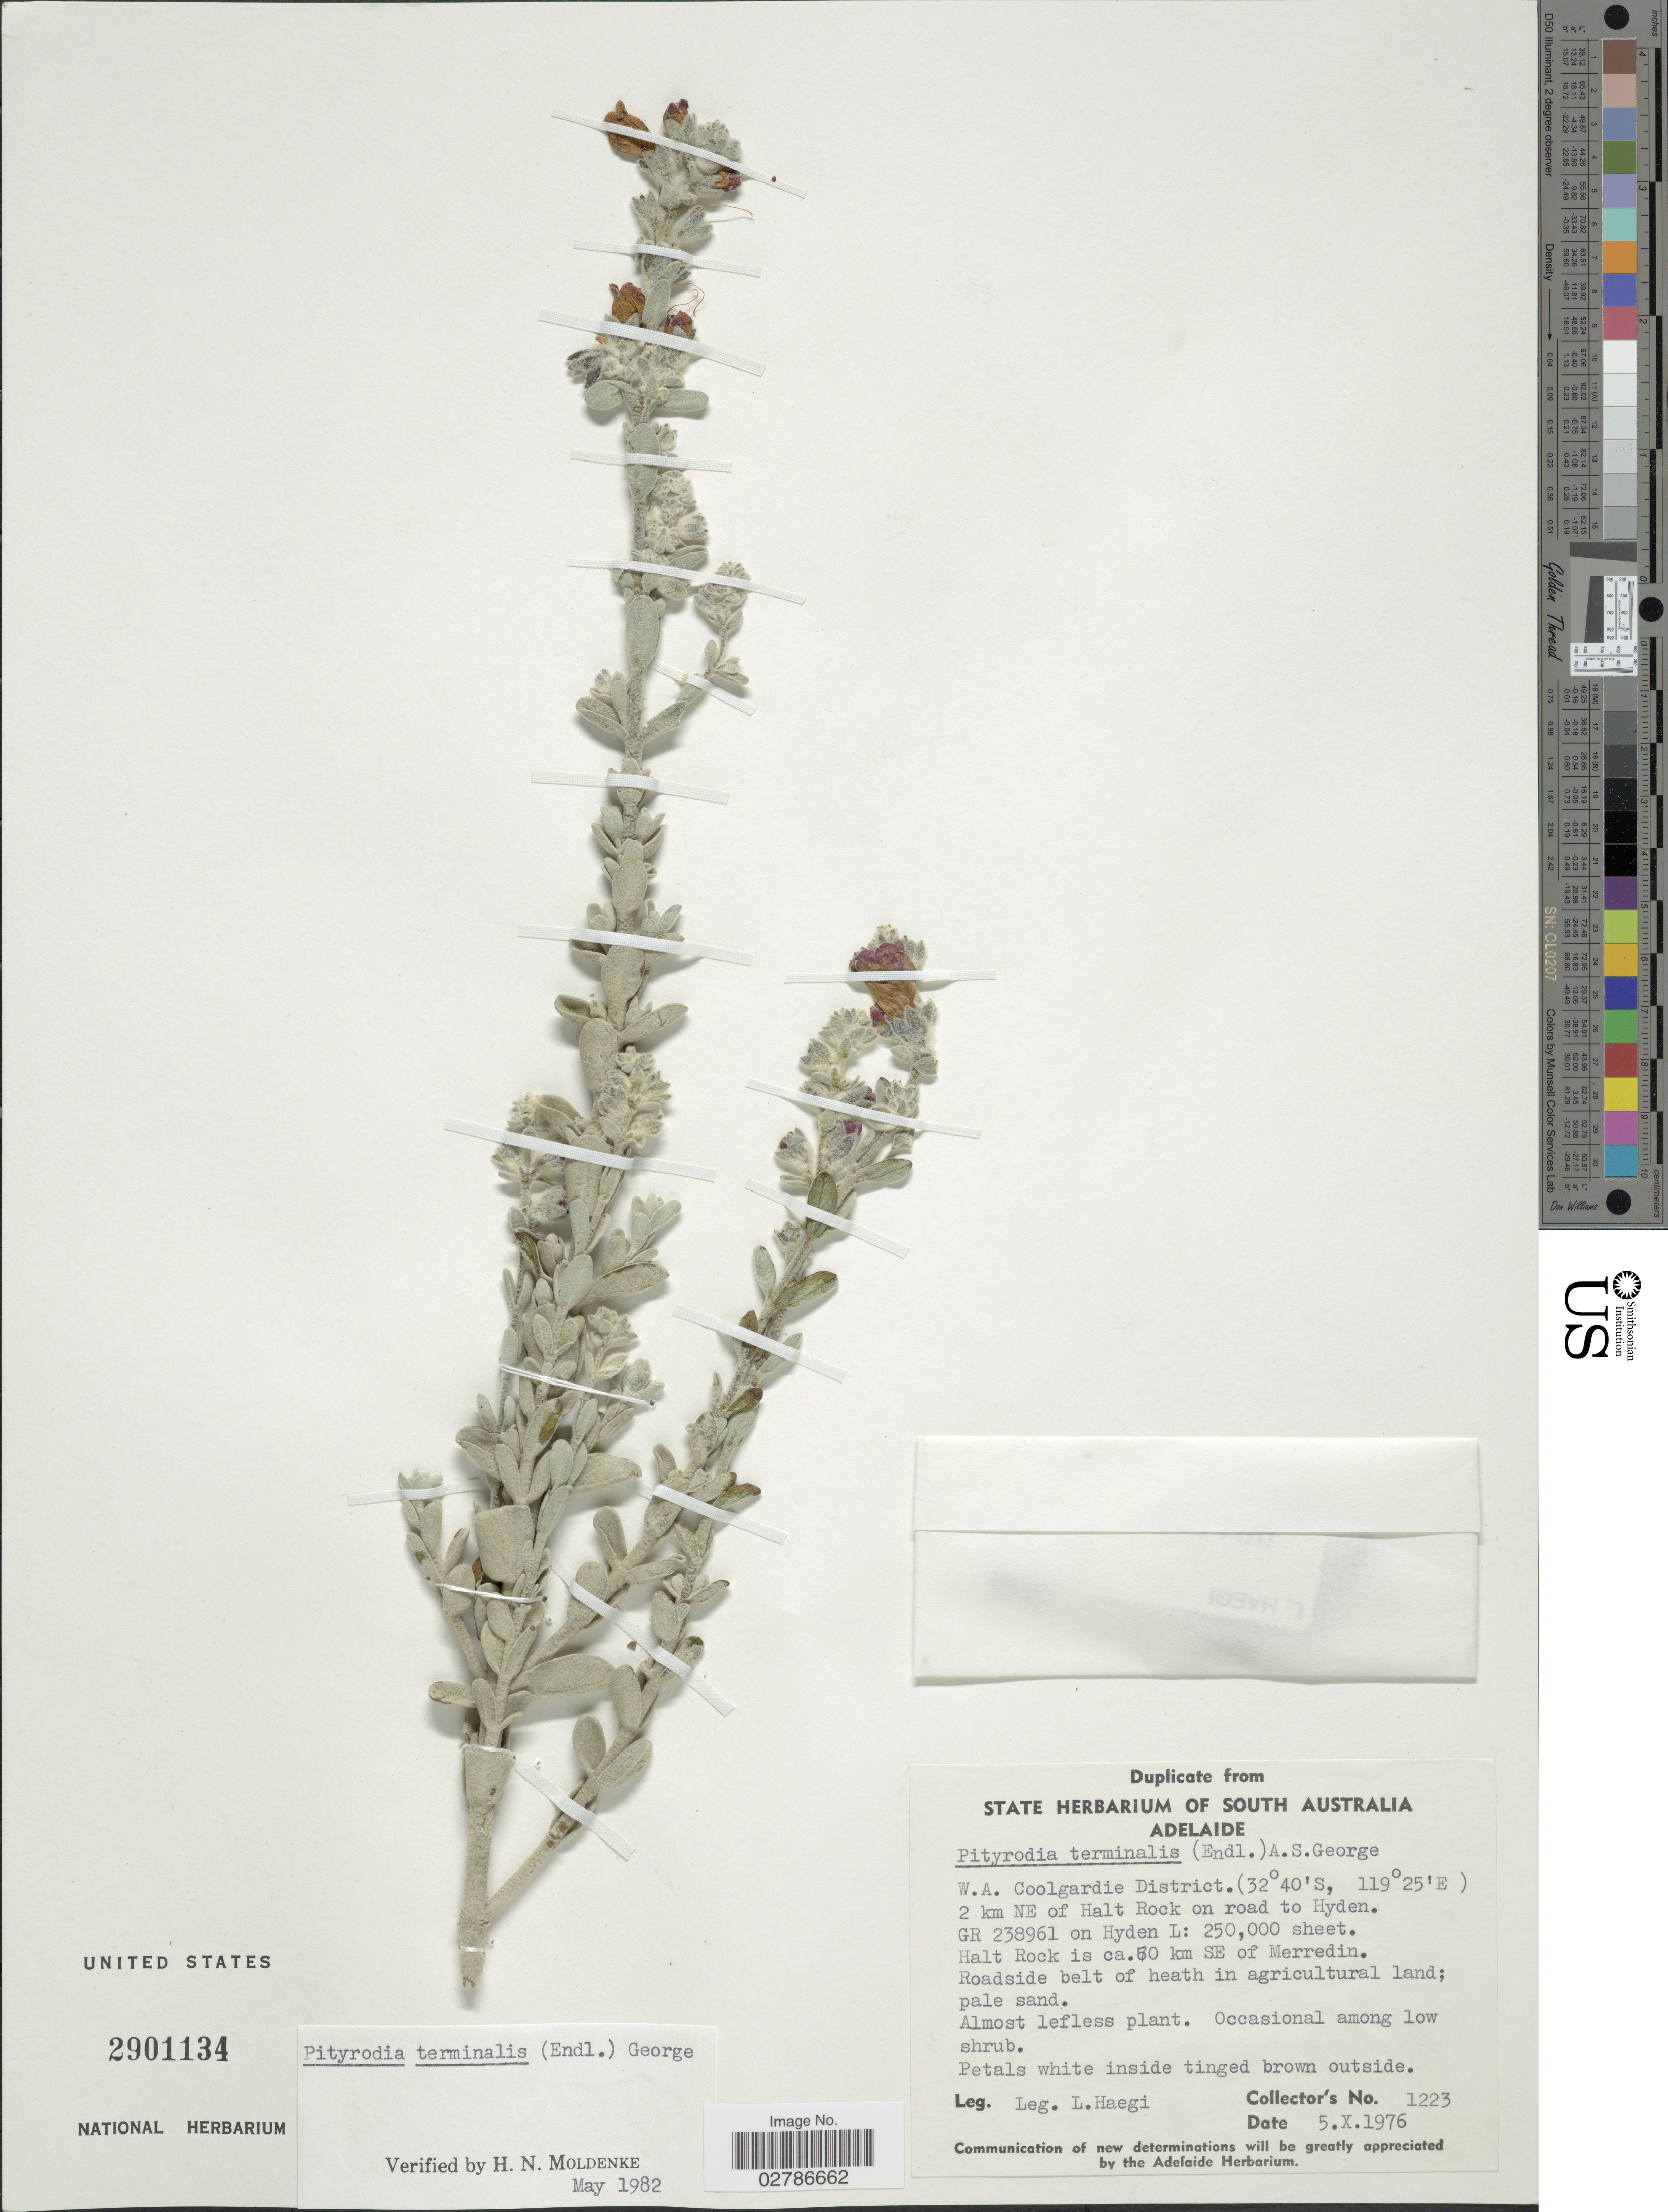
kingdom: Plantae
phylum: Tracheophyta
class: Magnoliopsida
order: Lamiales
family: Lamiaceae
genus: Pityrodia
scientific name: Pityrodia terminalis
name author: (Endl.) A.S. George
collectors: L. Haegi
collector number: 1223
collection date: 1976-10-05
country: Australia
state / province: Western Australia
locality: W.A. Coolgardie District. 2 km NE of Halt Rock on road to Hyden. GR 238961 on Hyden L: 250,000 sheet. Halt Rock is ca. 70 km SE of Merredin.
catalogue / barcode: US 2901134